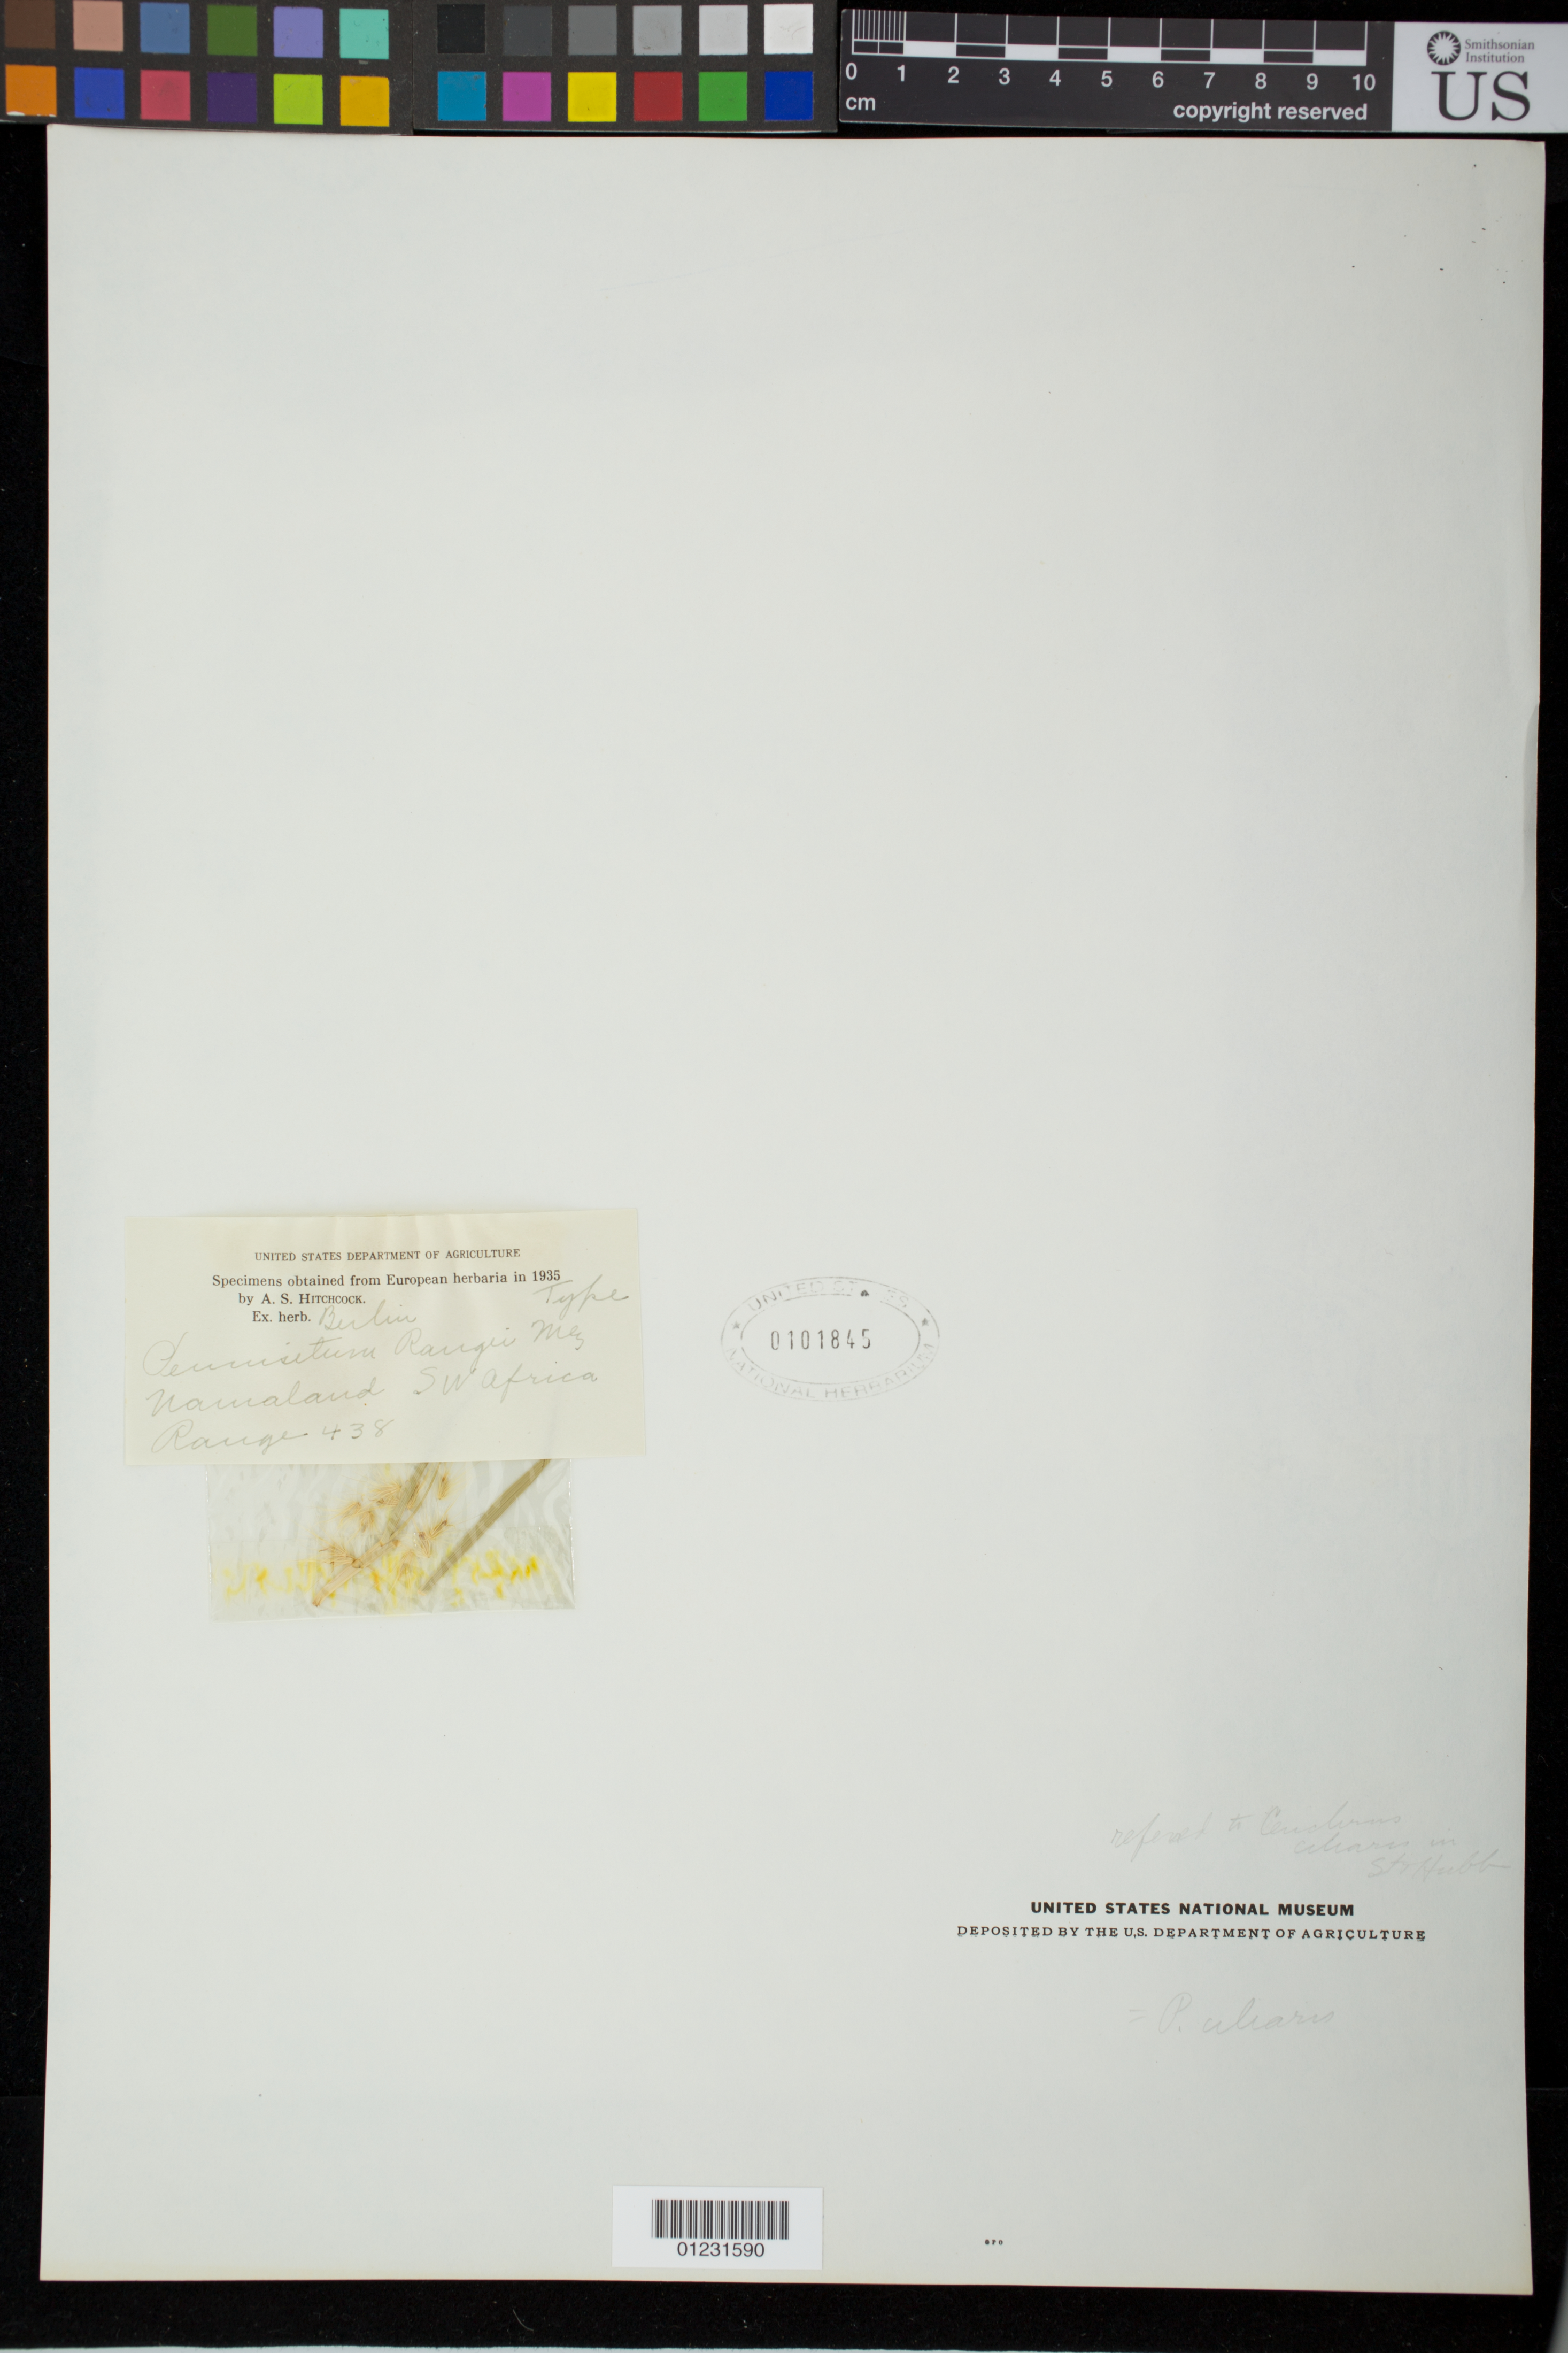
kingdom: Plantae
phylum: Tracheophyta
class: Liliopsida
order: Poales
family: Poaceae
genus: Pennisetum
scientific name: Pennisetum rangei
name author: Mez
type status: Isotype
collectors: P. Range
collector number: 438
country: Namibia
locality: Namaland, SW Africa.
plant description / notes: Fragmentary material of type specimen ex herb. Berlin.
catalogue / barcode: US 101845